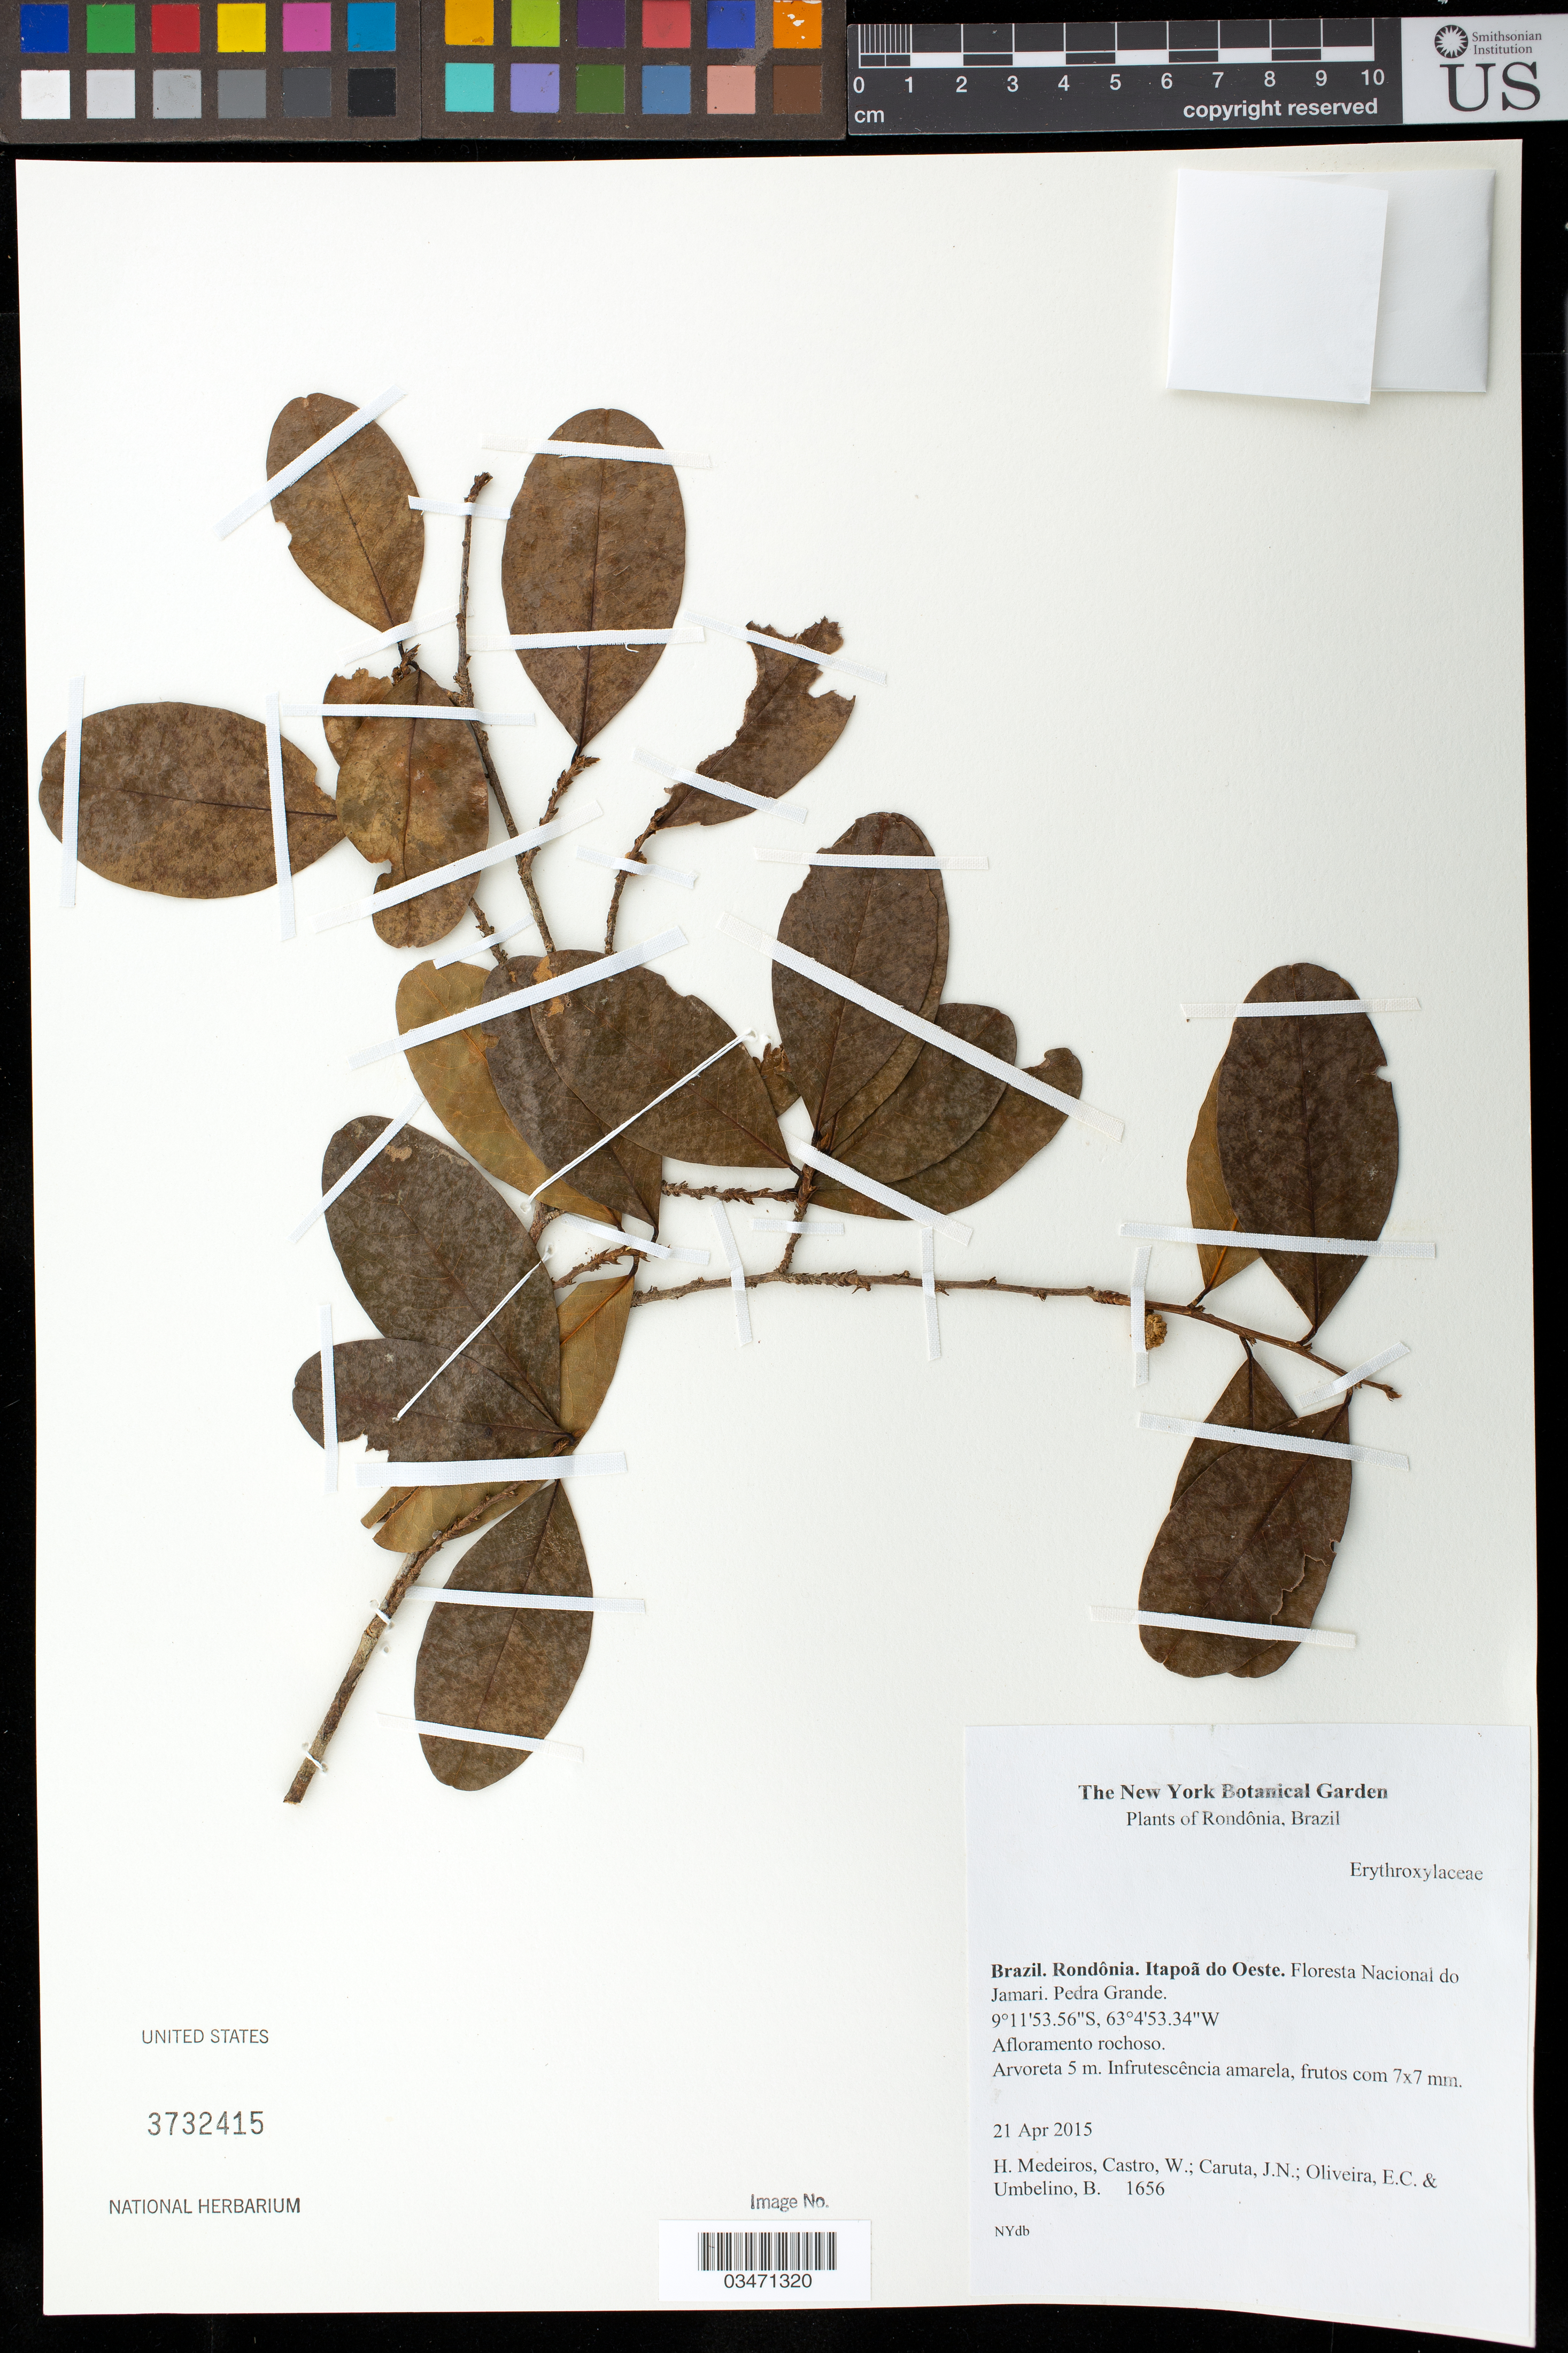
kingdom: Plantae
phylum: Tracheophyta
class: Magnoliopsida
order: Malpighiales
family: Erythroxylaceae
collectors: H. Medeiros, W. Castro, J. Caruta, E. Oliveira & B. Umbelino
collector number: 1656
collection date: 2015-04-21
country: Brazil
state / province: Rondonia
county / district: Itapua do Oeste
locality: Floresta Nacional do Jamari. Pedra Grande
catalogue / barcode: US 3732415